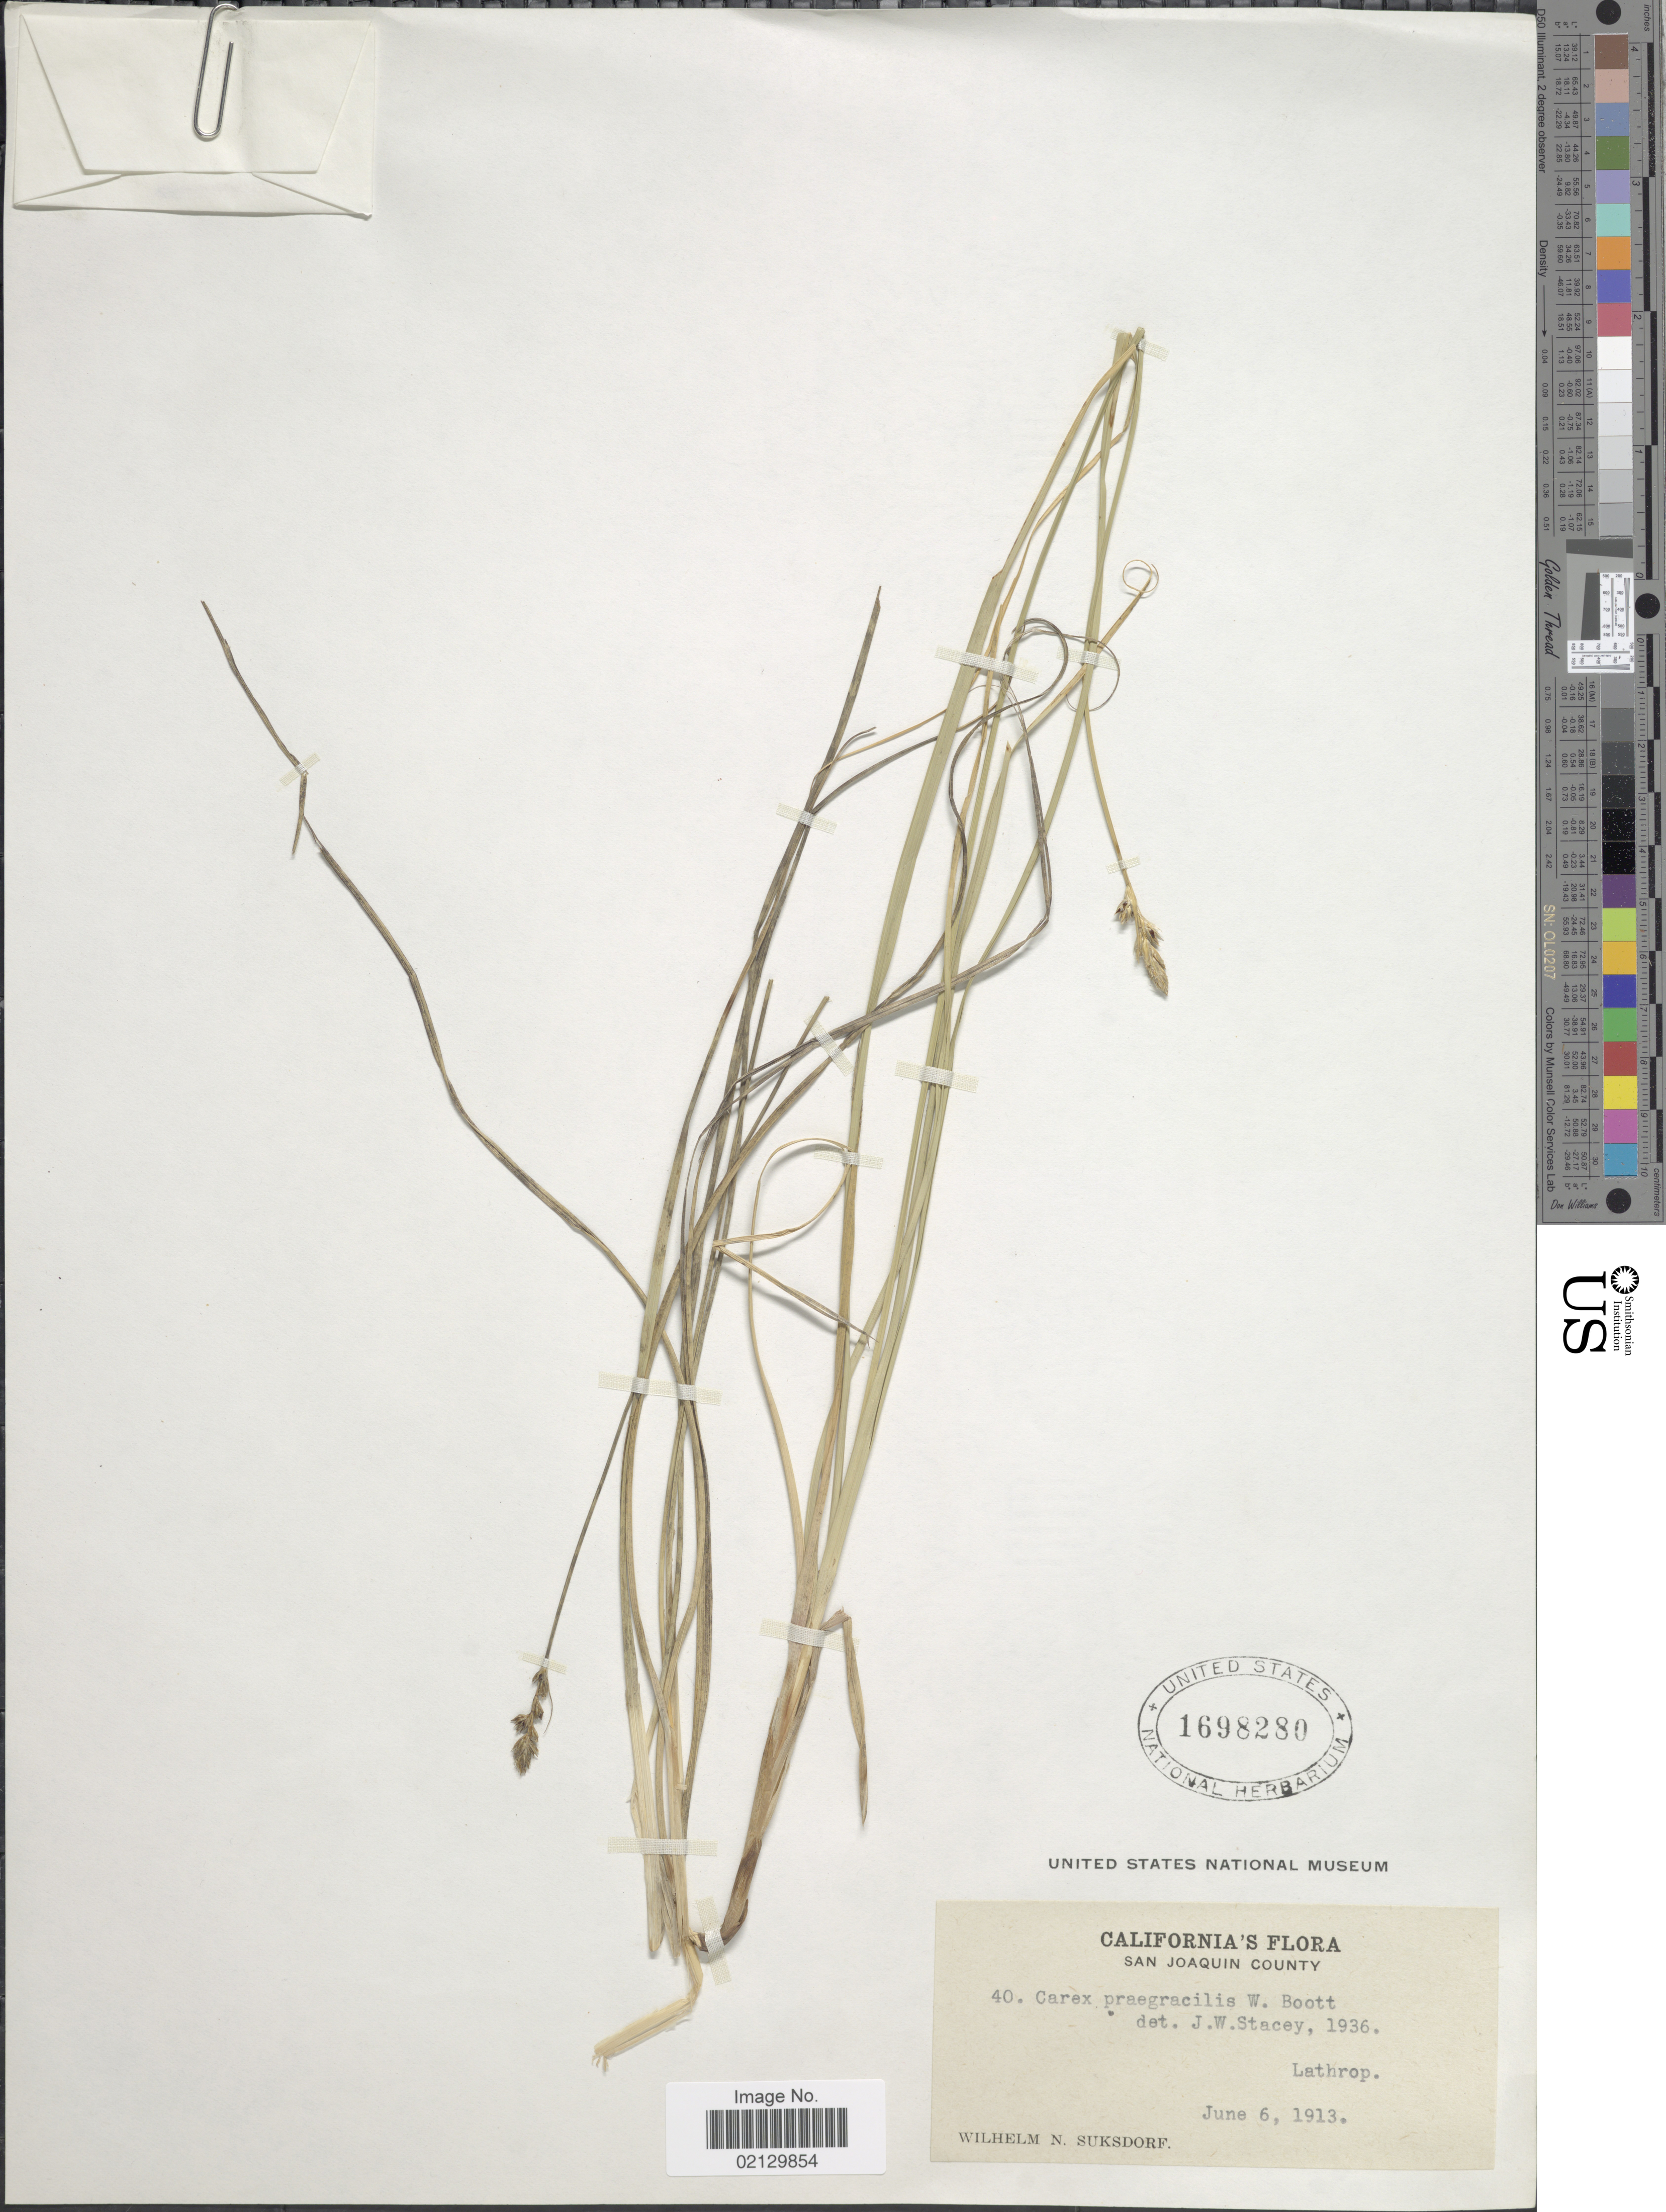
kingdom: Plantae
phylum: Tracheophyta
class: Liliopsida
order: Poales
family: Cyperaceae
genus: Carex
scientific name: Carex praegracilis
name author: W. Boott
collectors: W. N. Suksdorf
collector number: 40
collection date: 1913-06-06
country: United States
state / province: California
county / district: San Joaquin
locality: California, Lathrop.San Joaquin County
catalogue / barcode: US 1698280